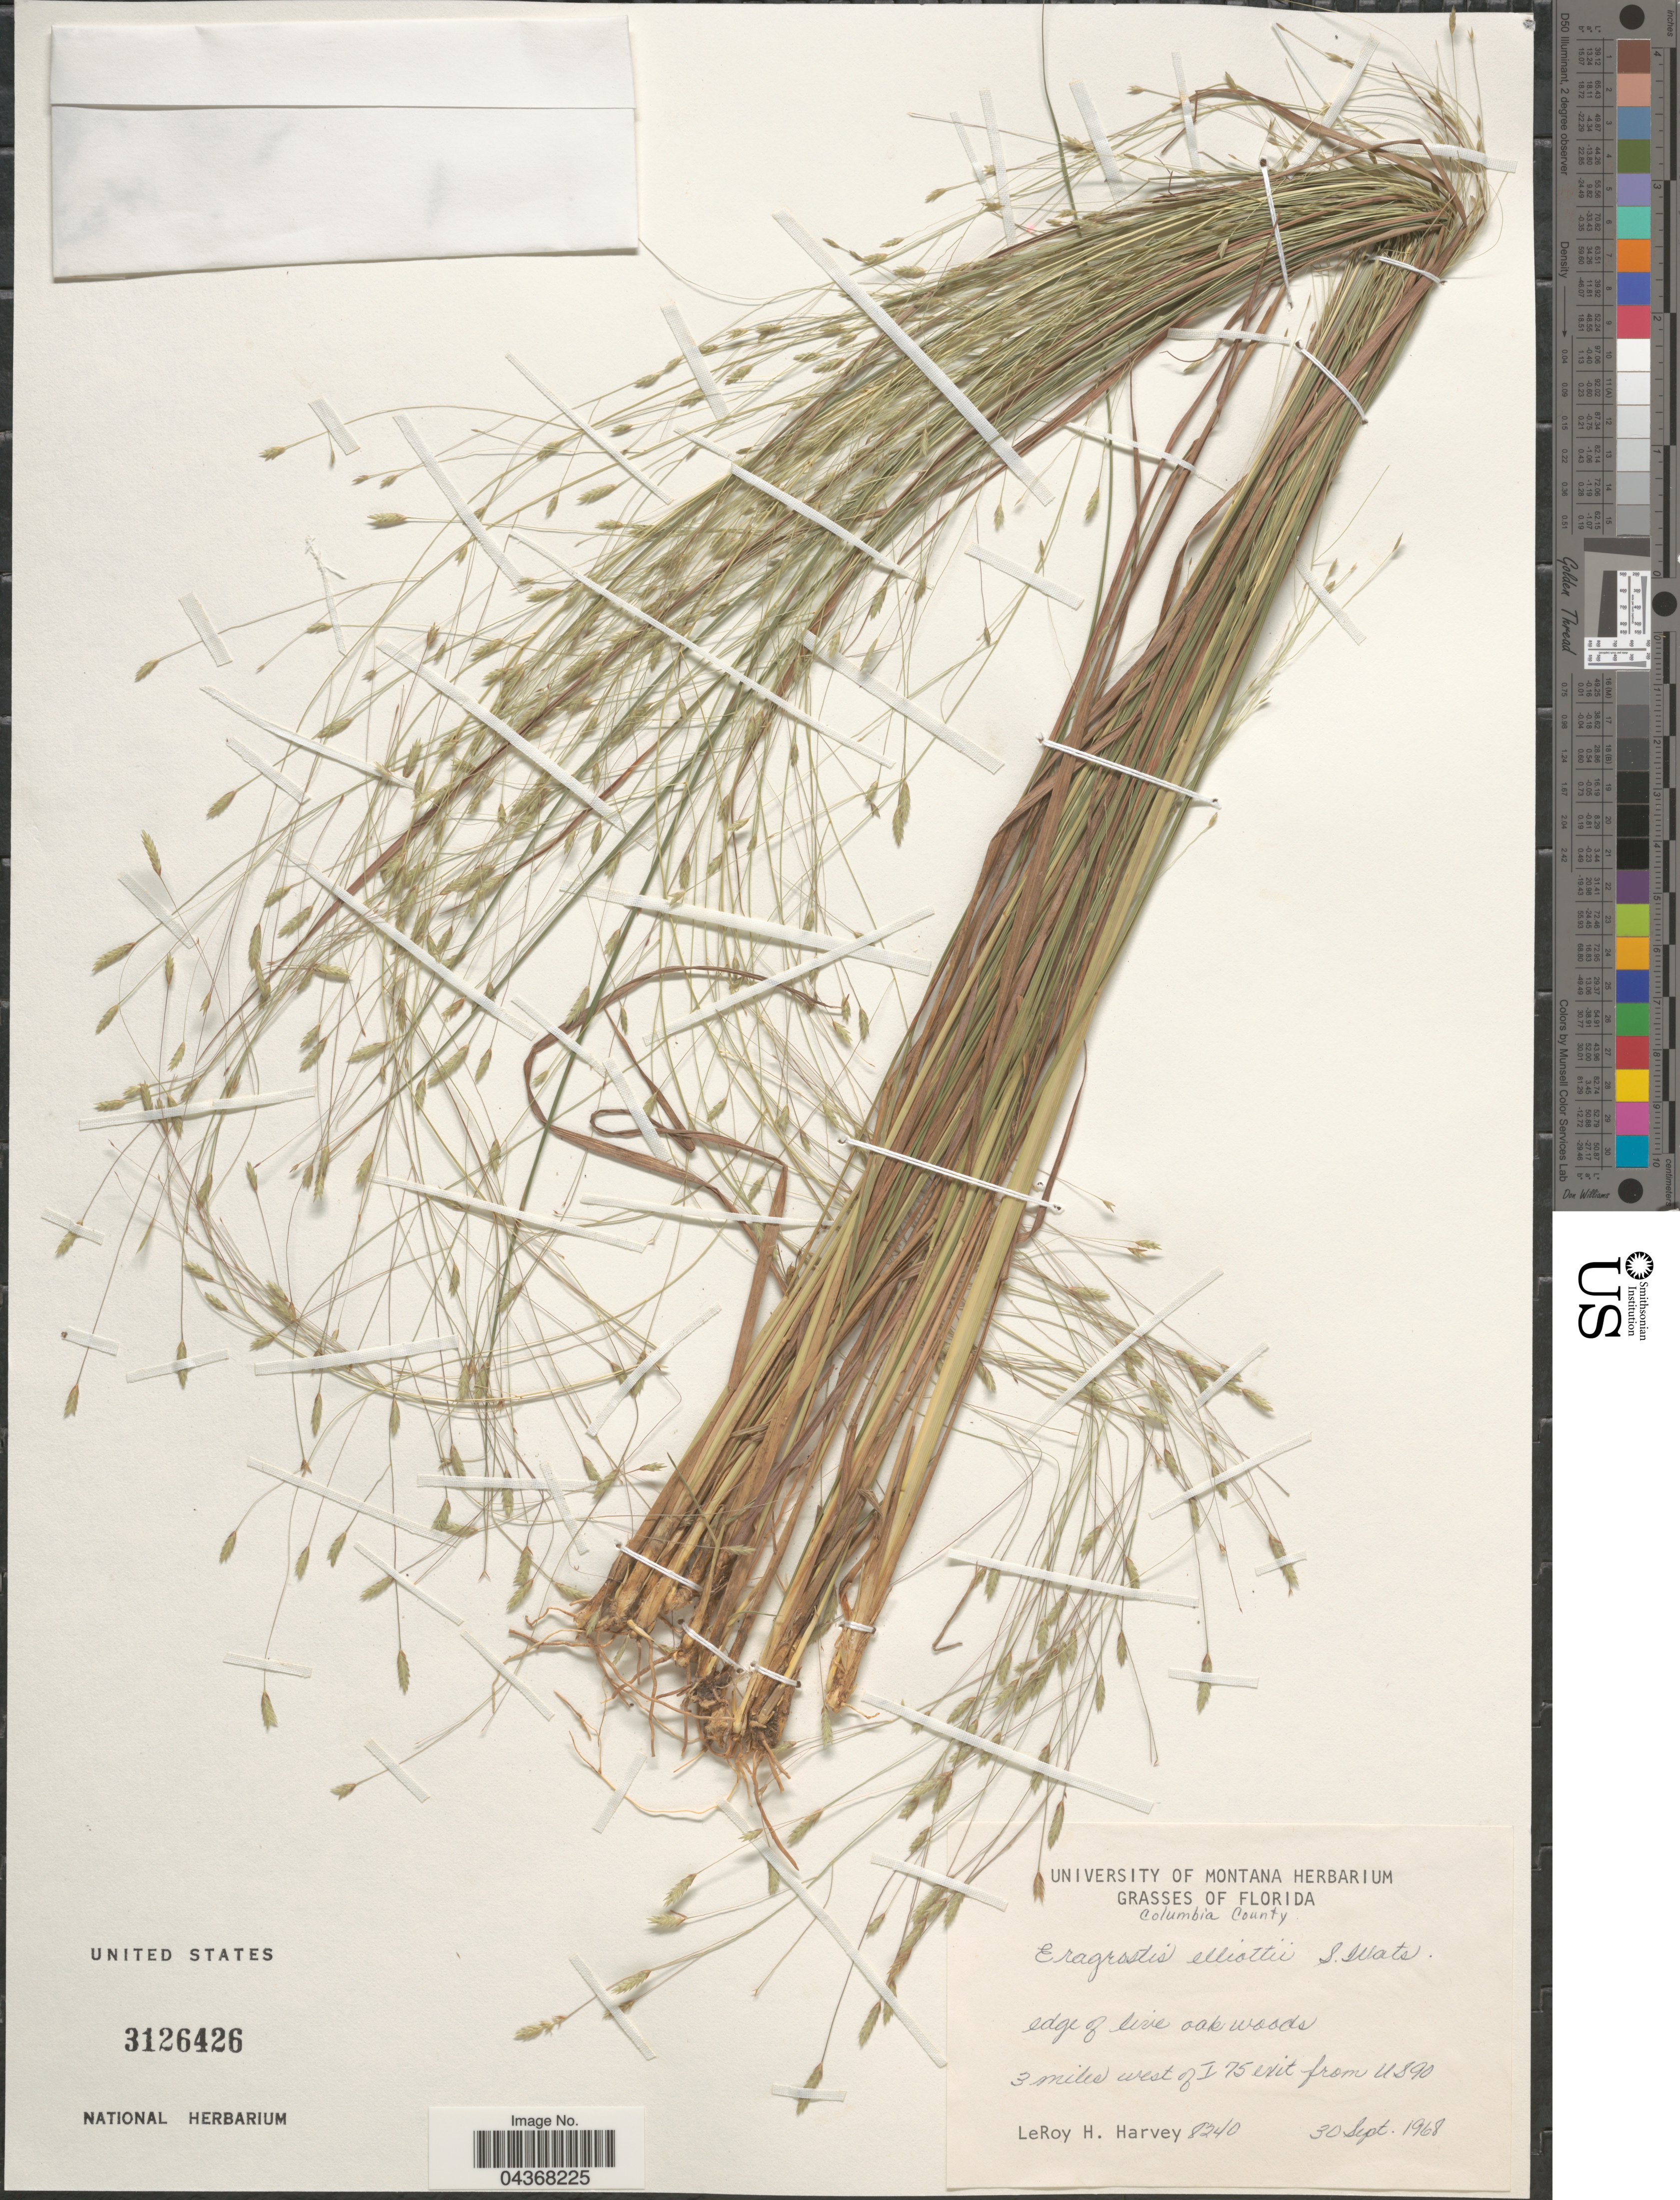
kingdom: Plantae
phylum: Tracheophyta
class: Liliopsida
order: Poales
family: Poaceae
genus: Eragrostis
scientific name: Eragrostis elliottii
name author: S. Watson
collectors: L. H. Harvey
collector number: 8240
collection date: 1968-09-30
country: United States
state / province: Florida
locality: Columbia County. Edge of live oak woods. 3 miles west of I 75 exit from US 90.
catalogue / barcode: US 3126426